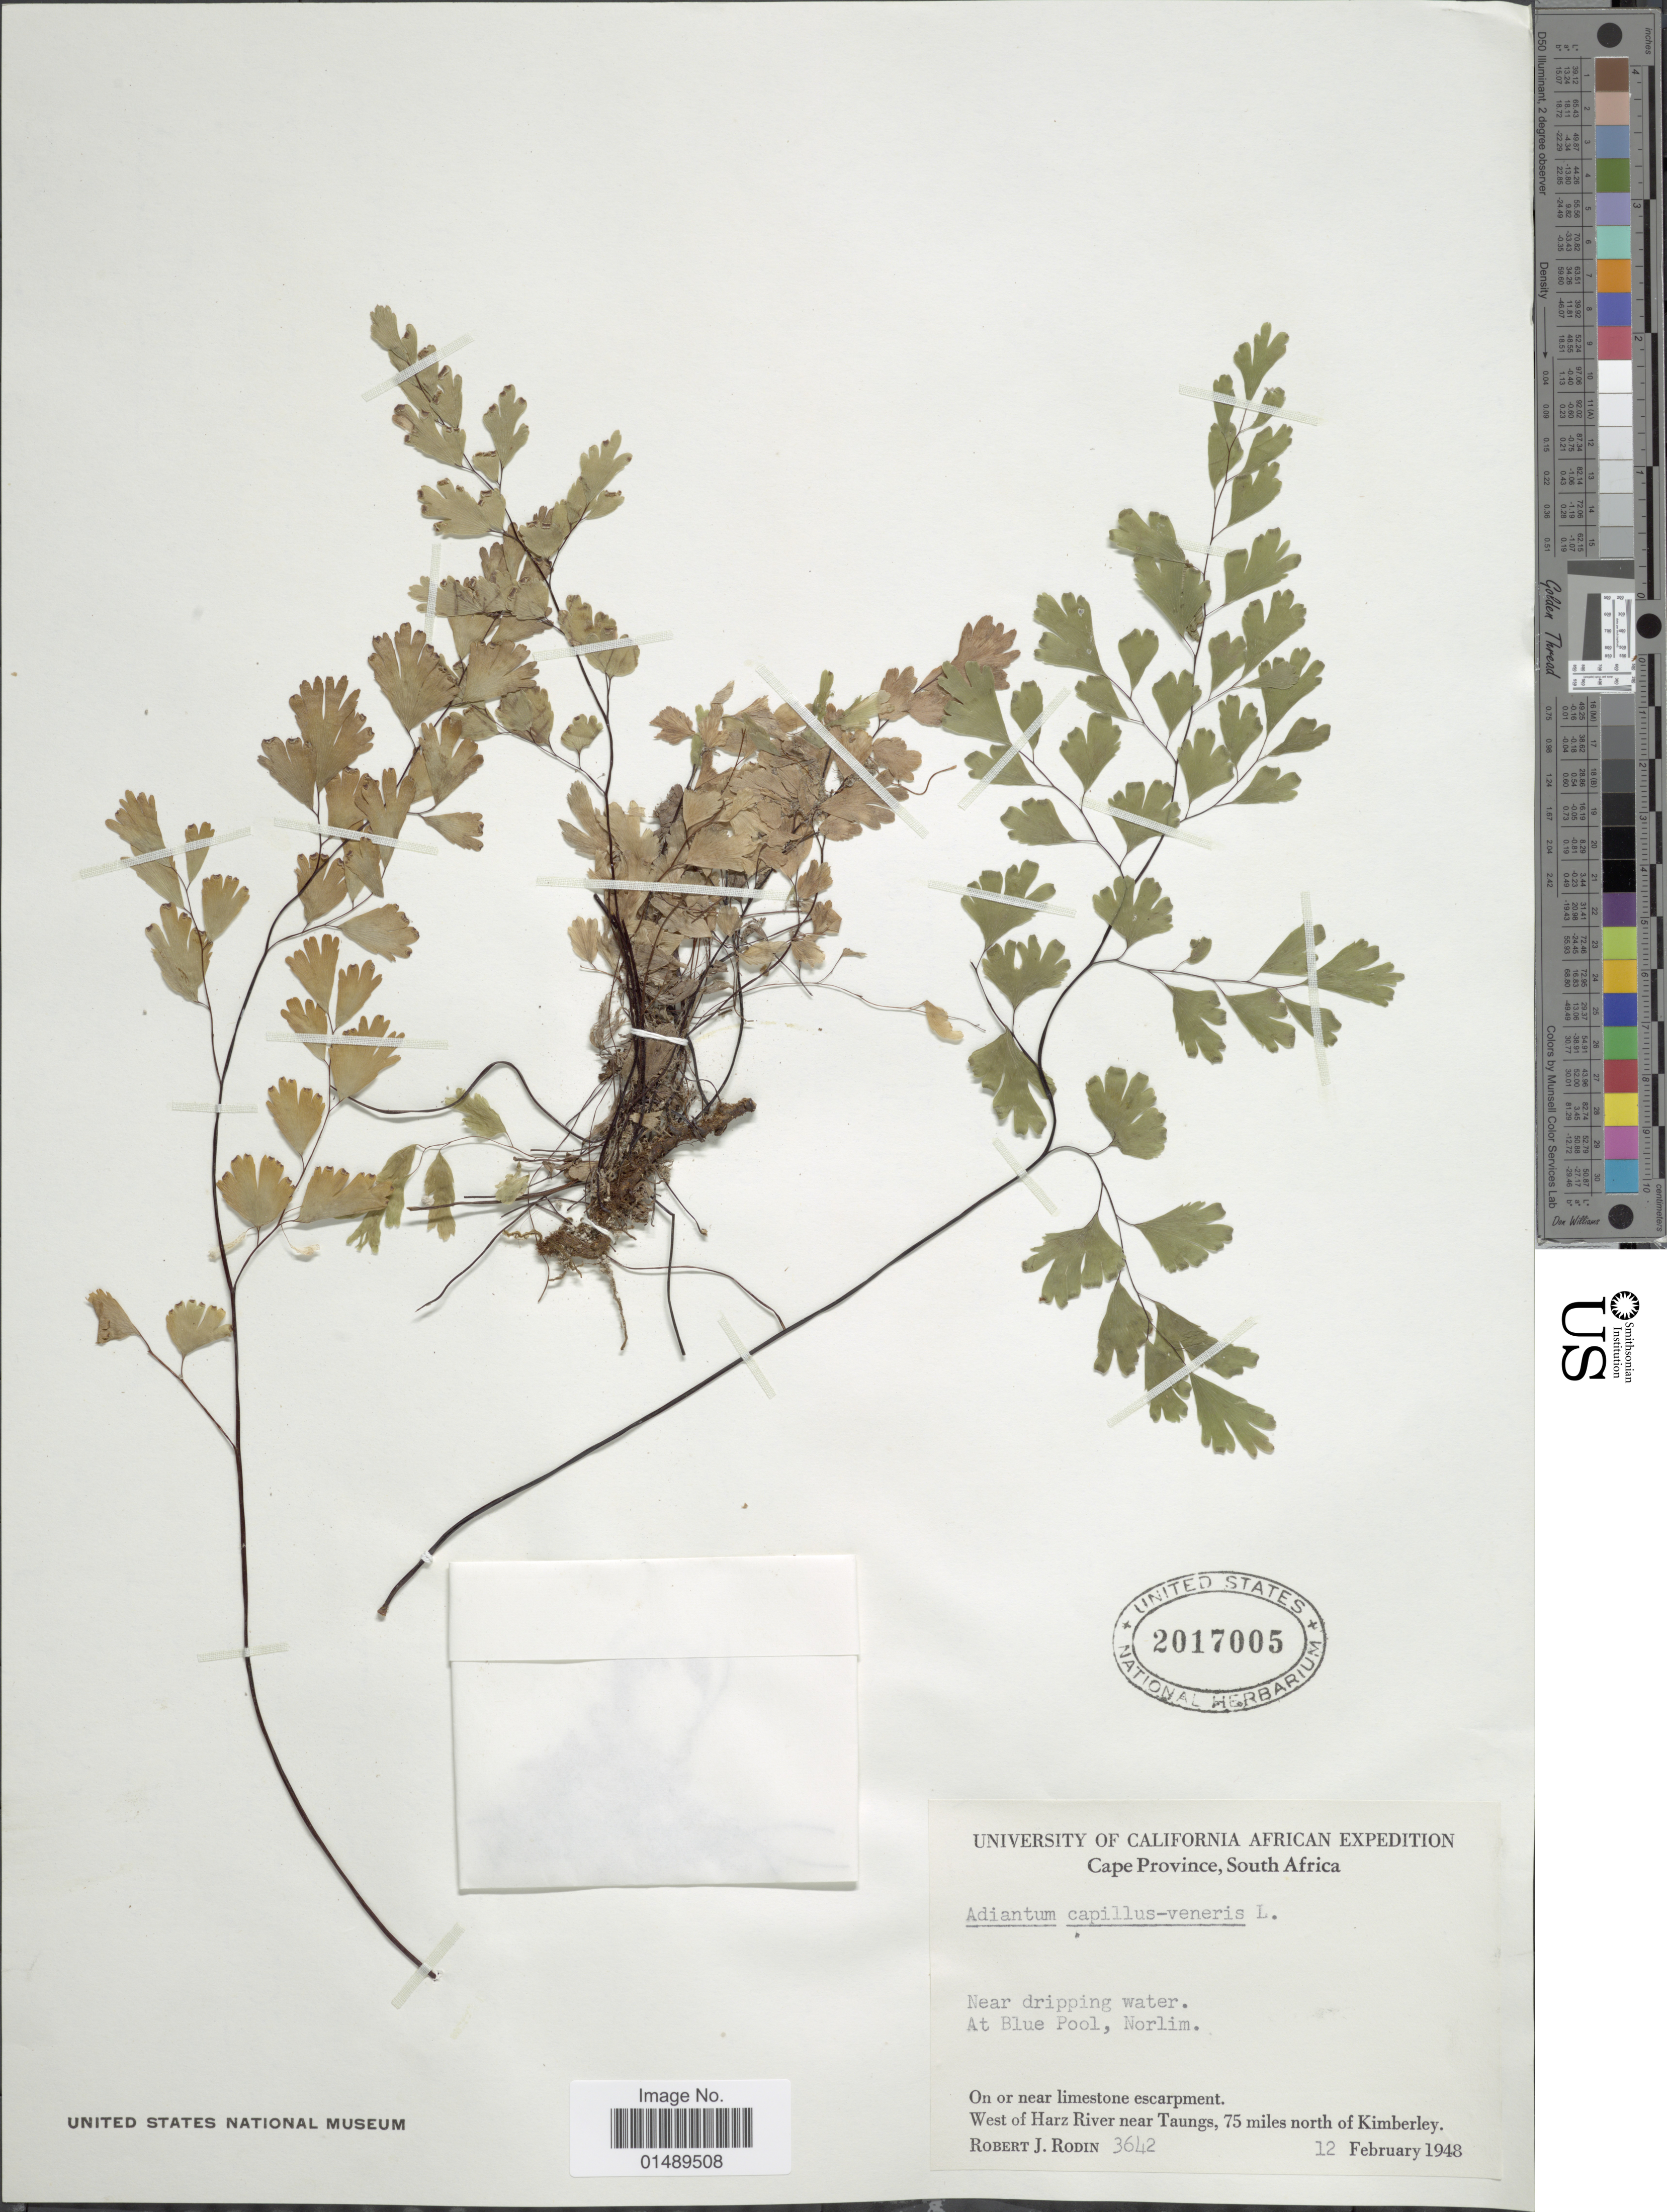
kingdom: Plantae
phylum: Tracheophyta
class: Polypodiopsida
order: Polypodiales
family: Pteridaceae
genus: Adiantum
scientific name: Adiantum capillus-veneris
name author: L.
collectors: R. J. Rodin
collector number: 3642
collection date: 1948-02-12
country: South Africa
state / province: Northern Cape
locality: Blue Pool, Norlim, west of Harz River near Taungs, 75 miles north of Kimberley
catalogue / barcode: US 2017005